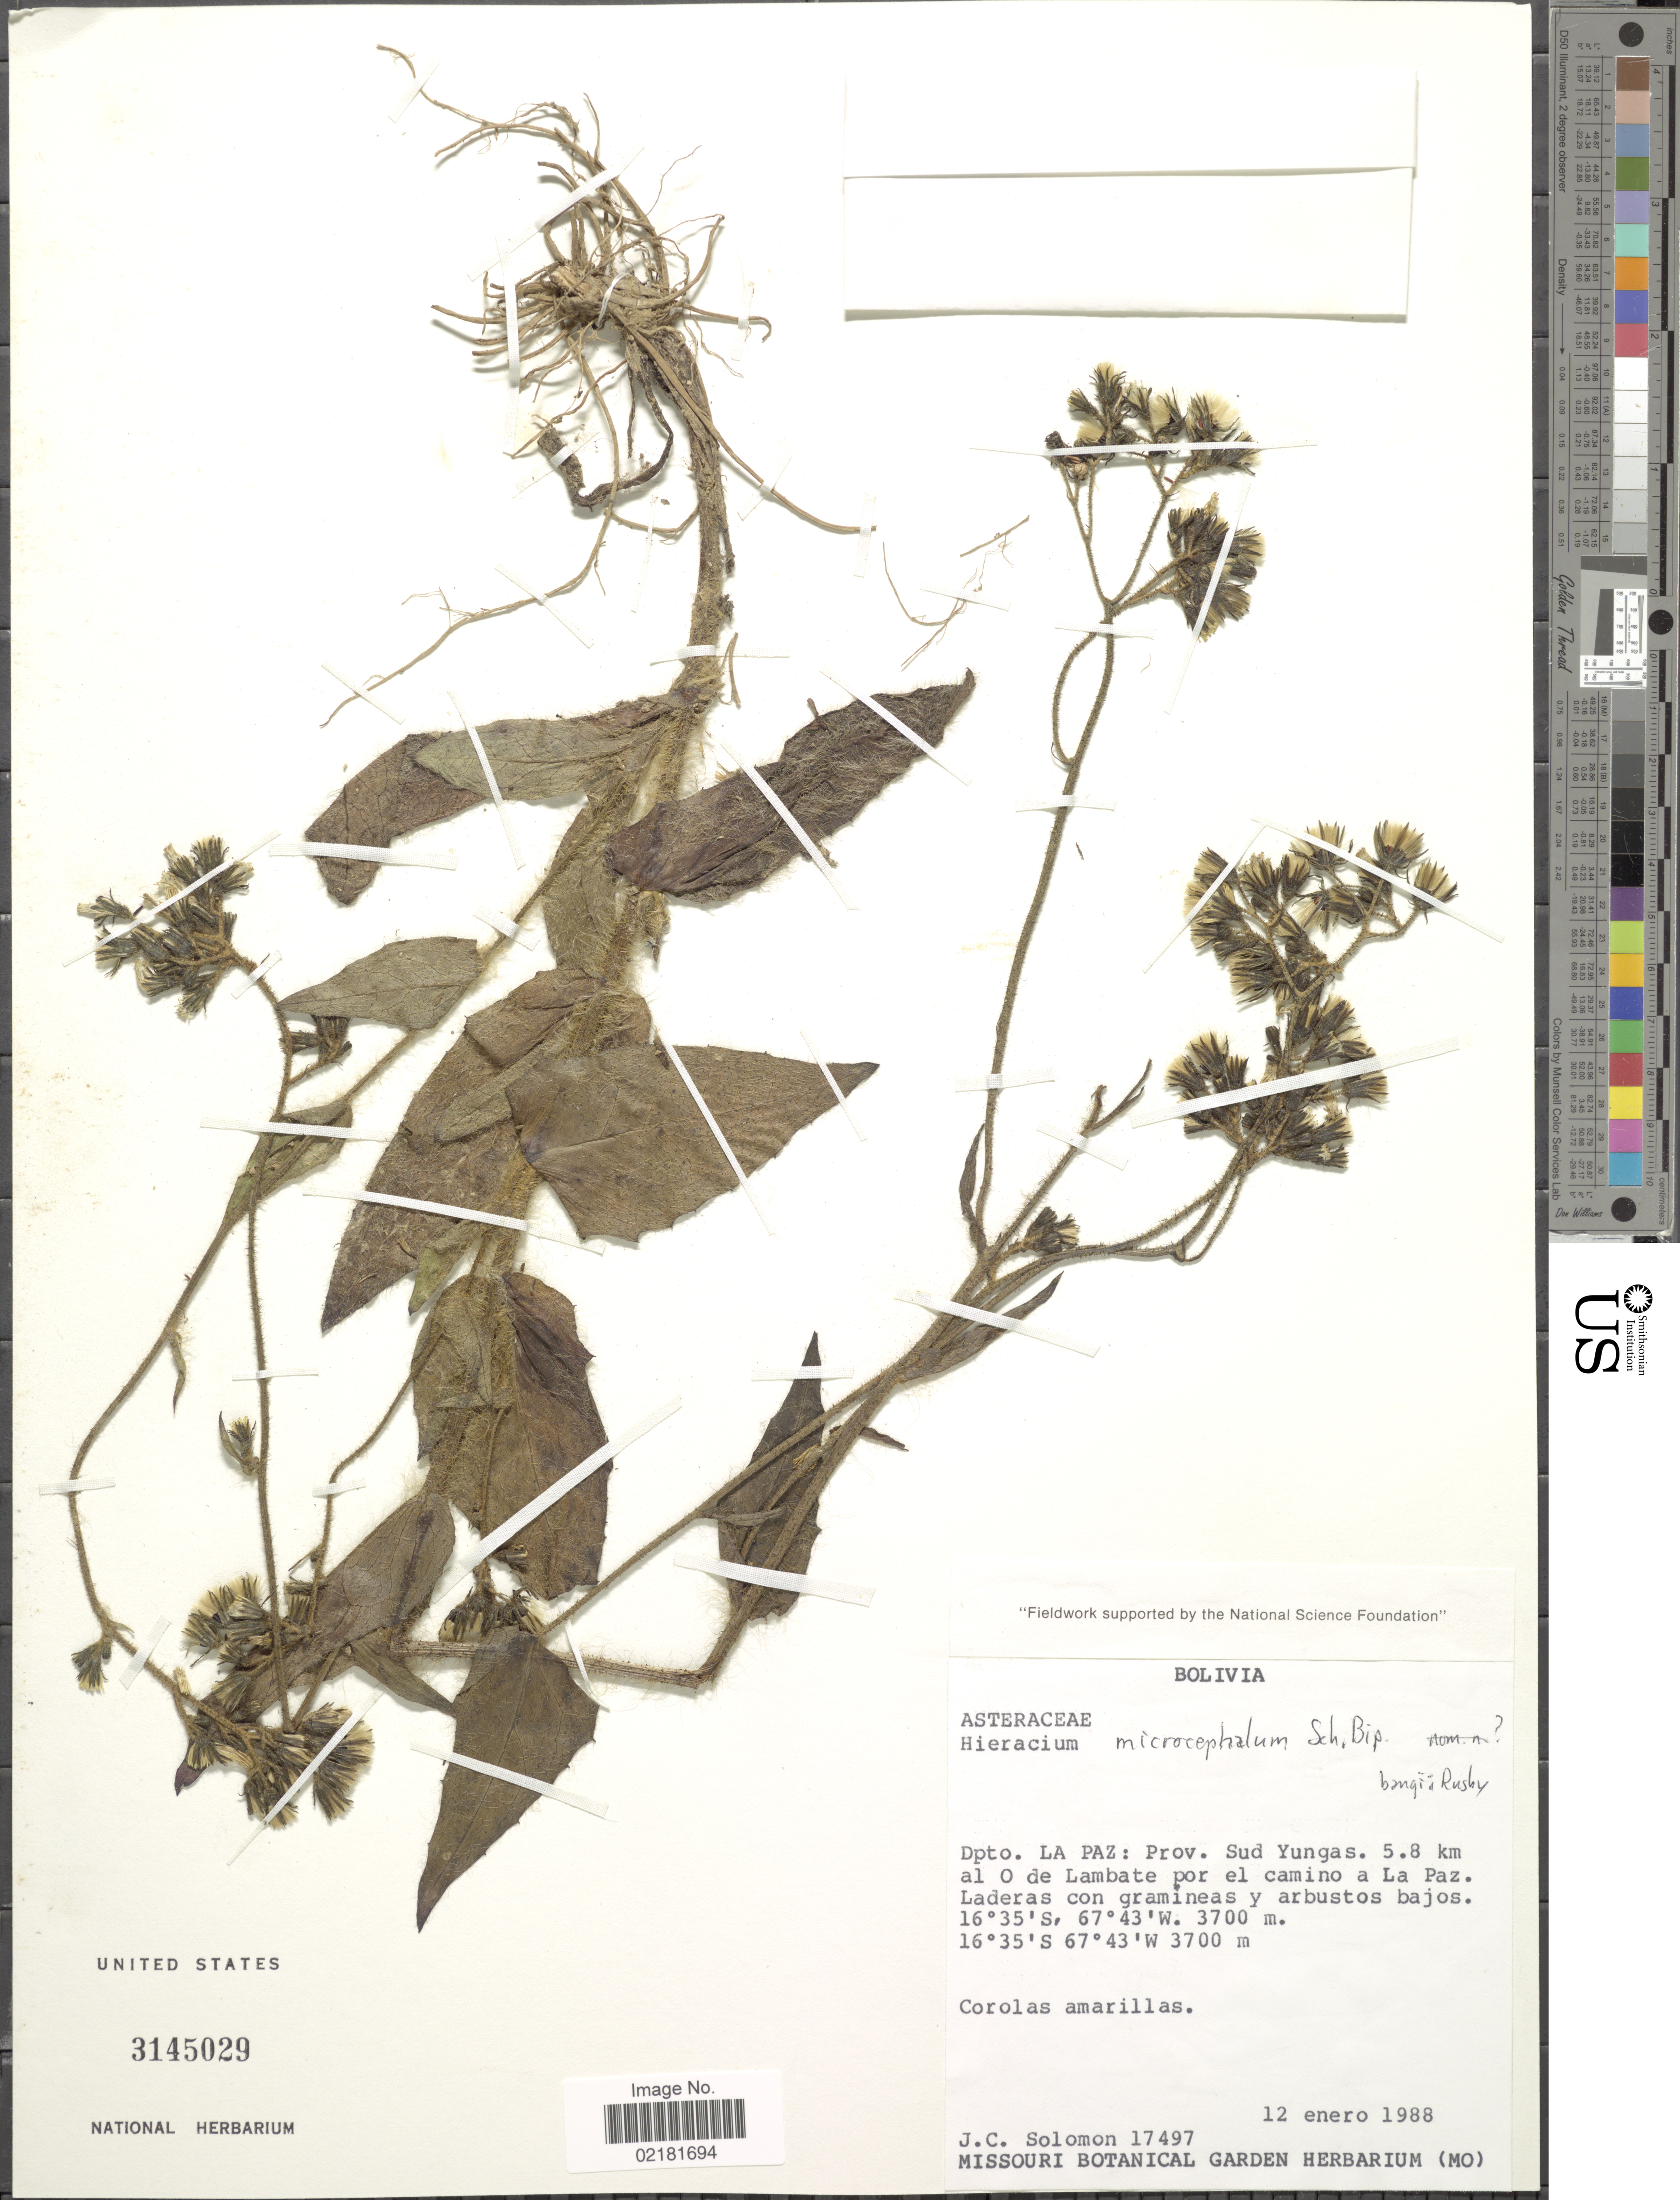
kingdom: Plantae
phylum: Tracheophyta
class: Magnoliopsida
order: Asterales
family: Asteraceae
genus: Hieracium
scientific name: Hieracium leptocephalum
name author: Benth.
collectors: J. C. Solomon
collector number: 17497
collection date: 1988-01-12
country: Bolivia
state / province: La Paz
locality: Prov. Sud Yungas, 5.8 km al O de Lambata por el camino a La Paz.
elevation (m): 3700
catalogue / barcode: US 3145029